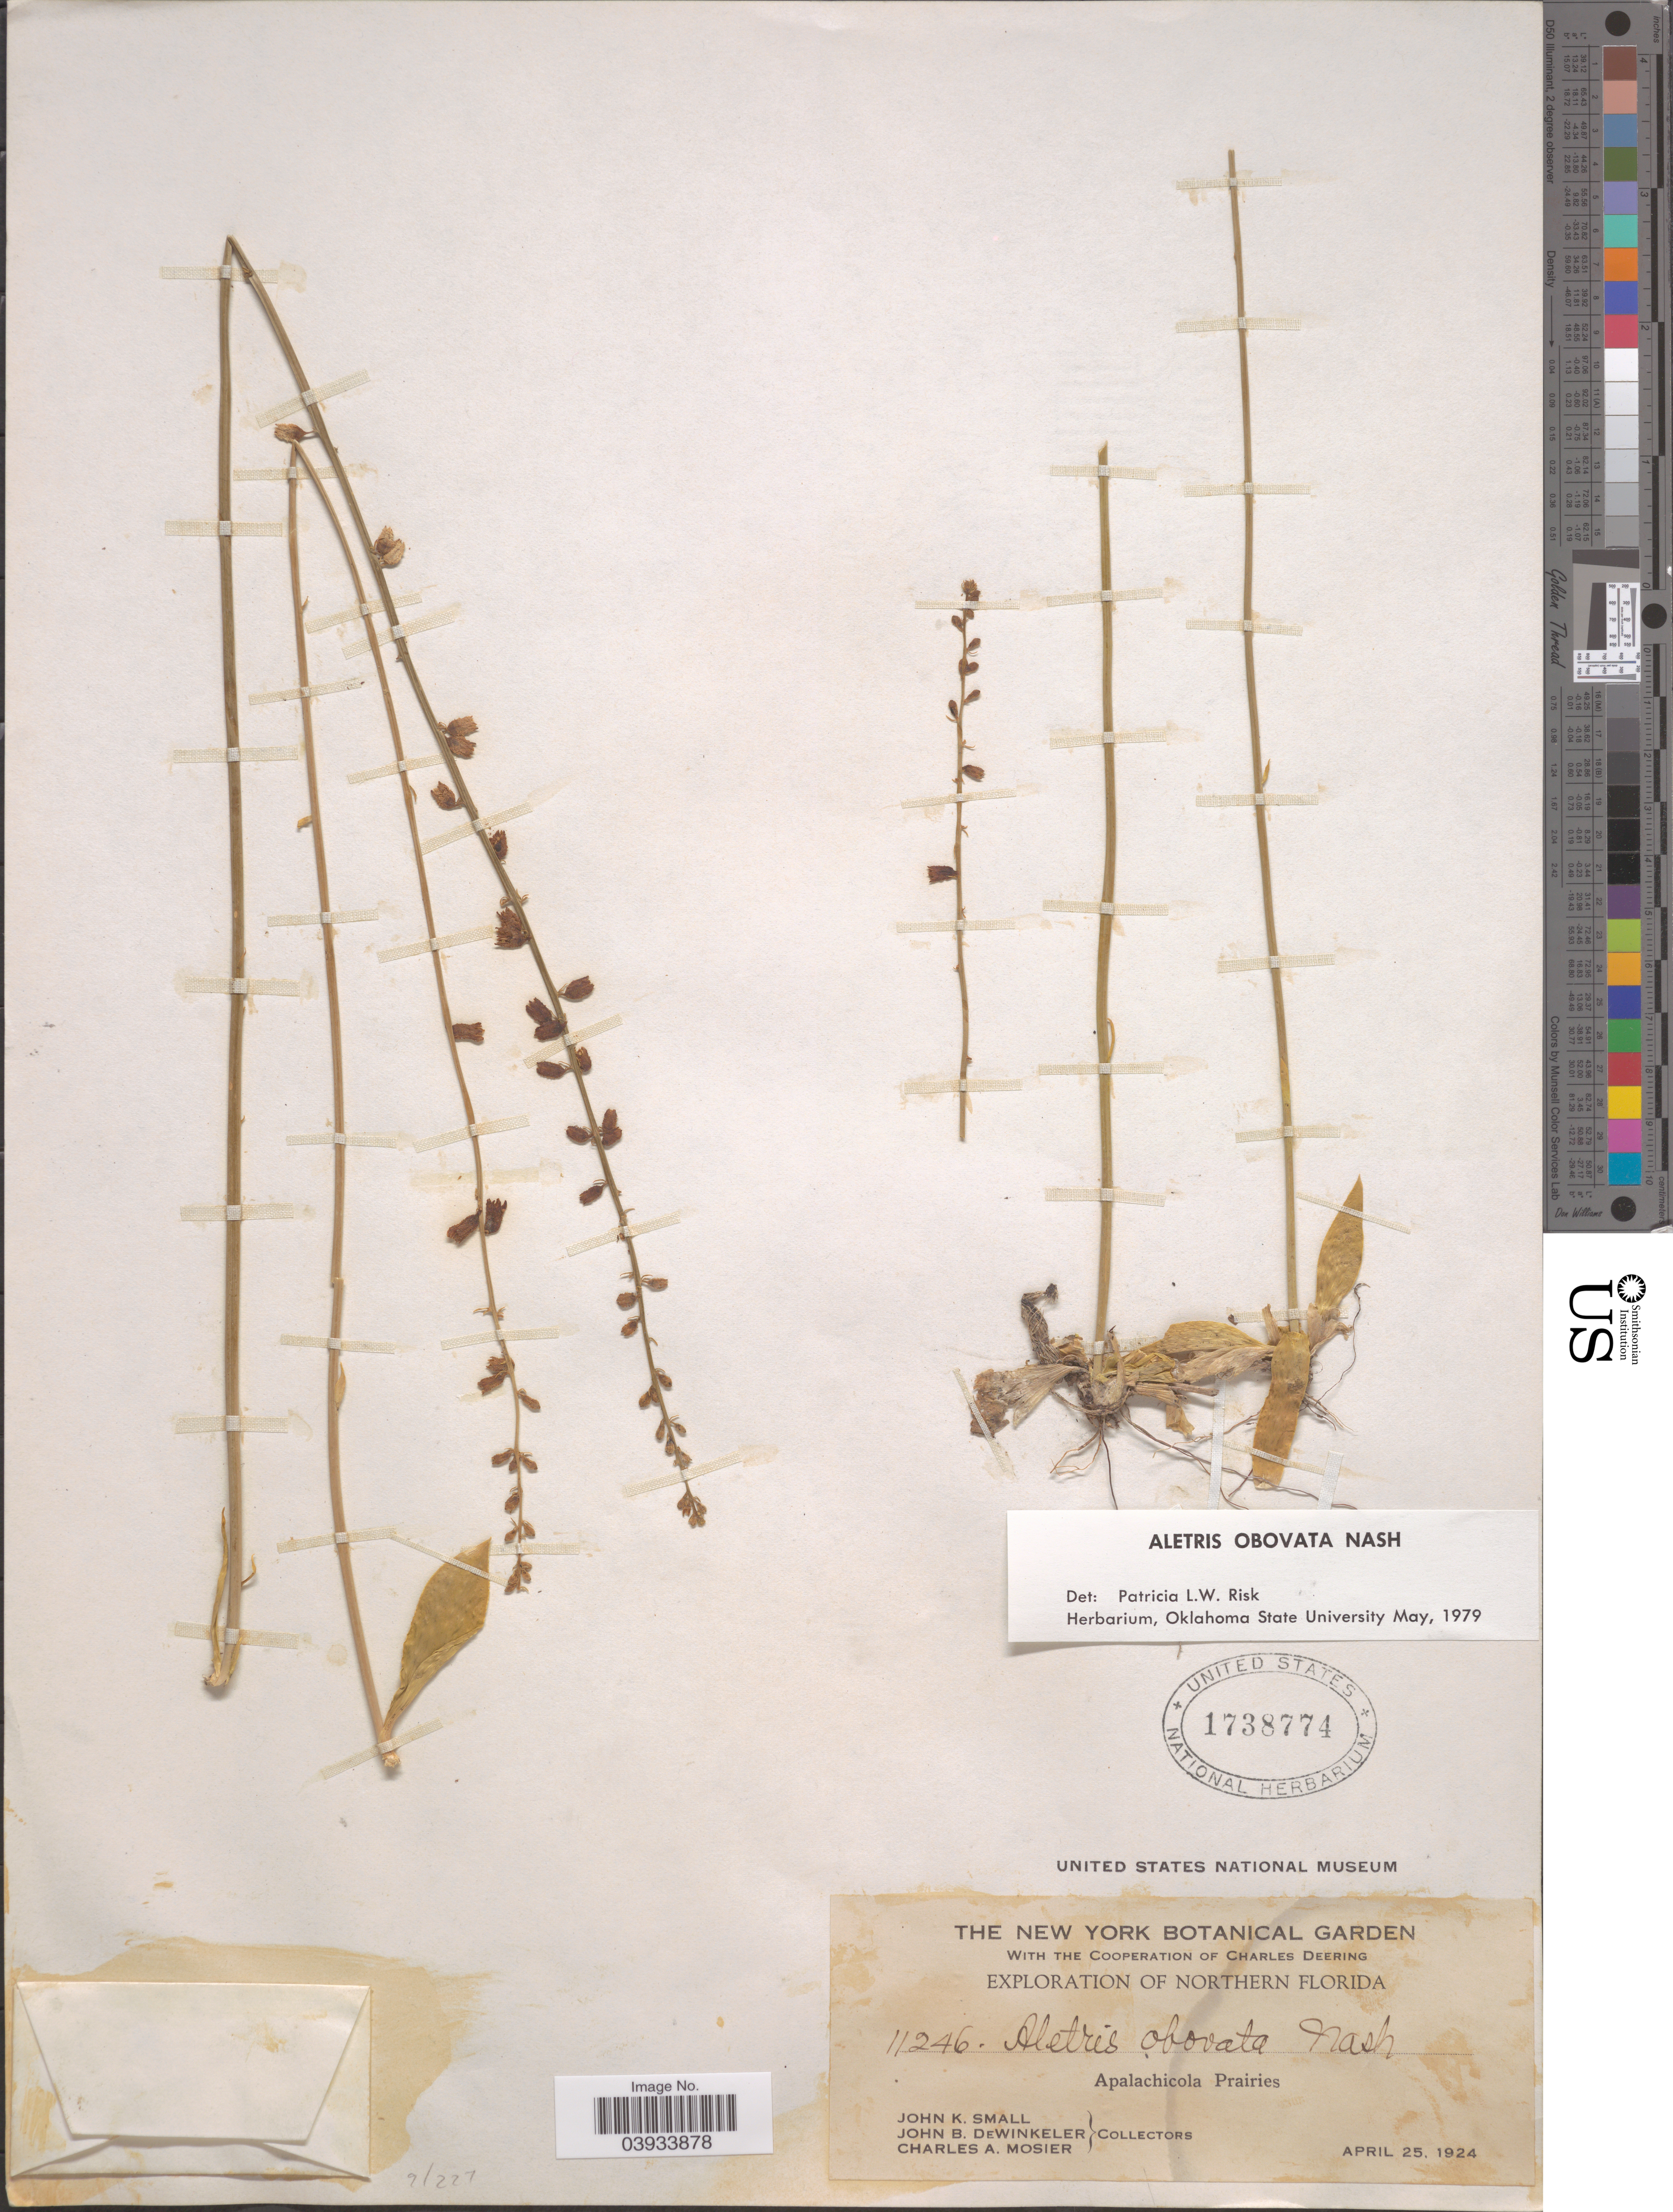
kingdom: Plantae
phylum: Tracheophyta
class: Liliopsida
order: Dioscoreales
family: Nartheciaceae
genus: Aletris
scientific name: Aletris obovata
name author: Nash ex Small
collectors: J. K. Small, J. B. Dewinkeler & C. A. Mosier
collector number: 11246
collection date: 1924-04-25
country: United States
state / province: Florida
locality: Northern Florida. Apalachicola Prairies.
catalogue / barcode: US 1738774